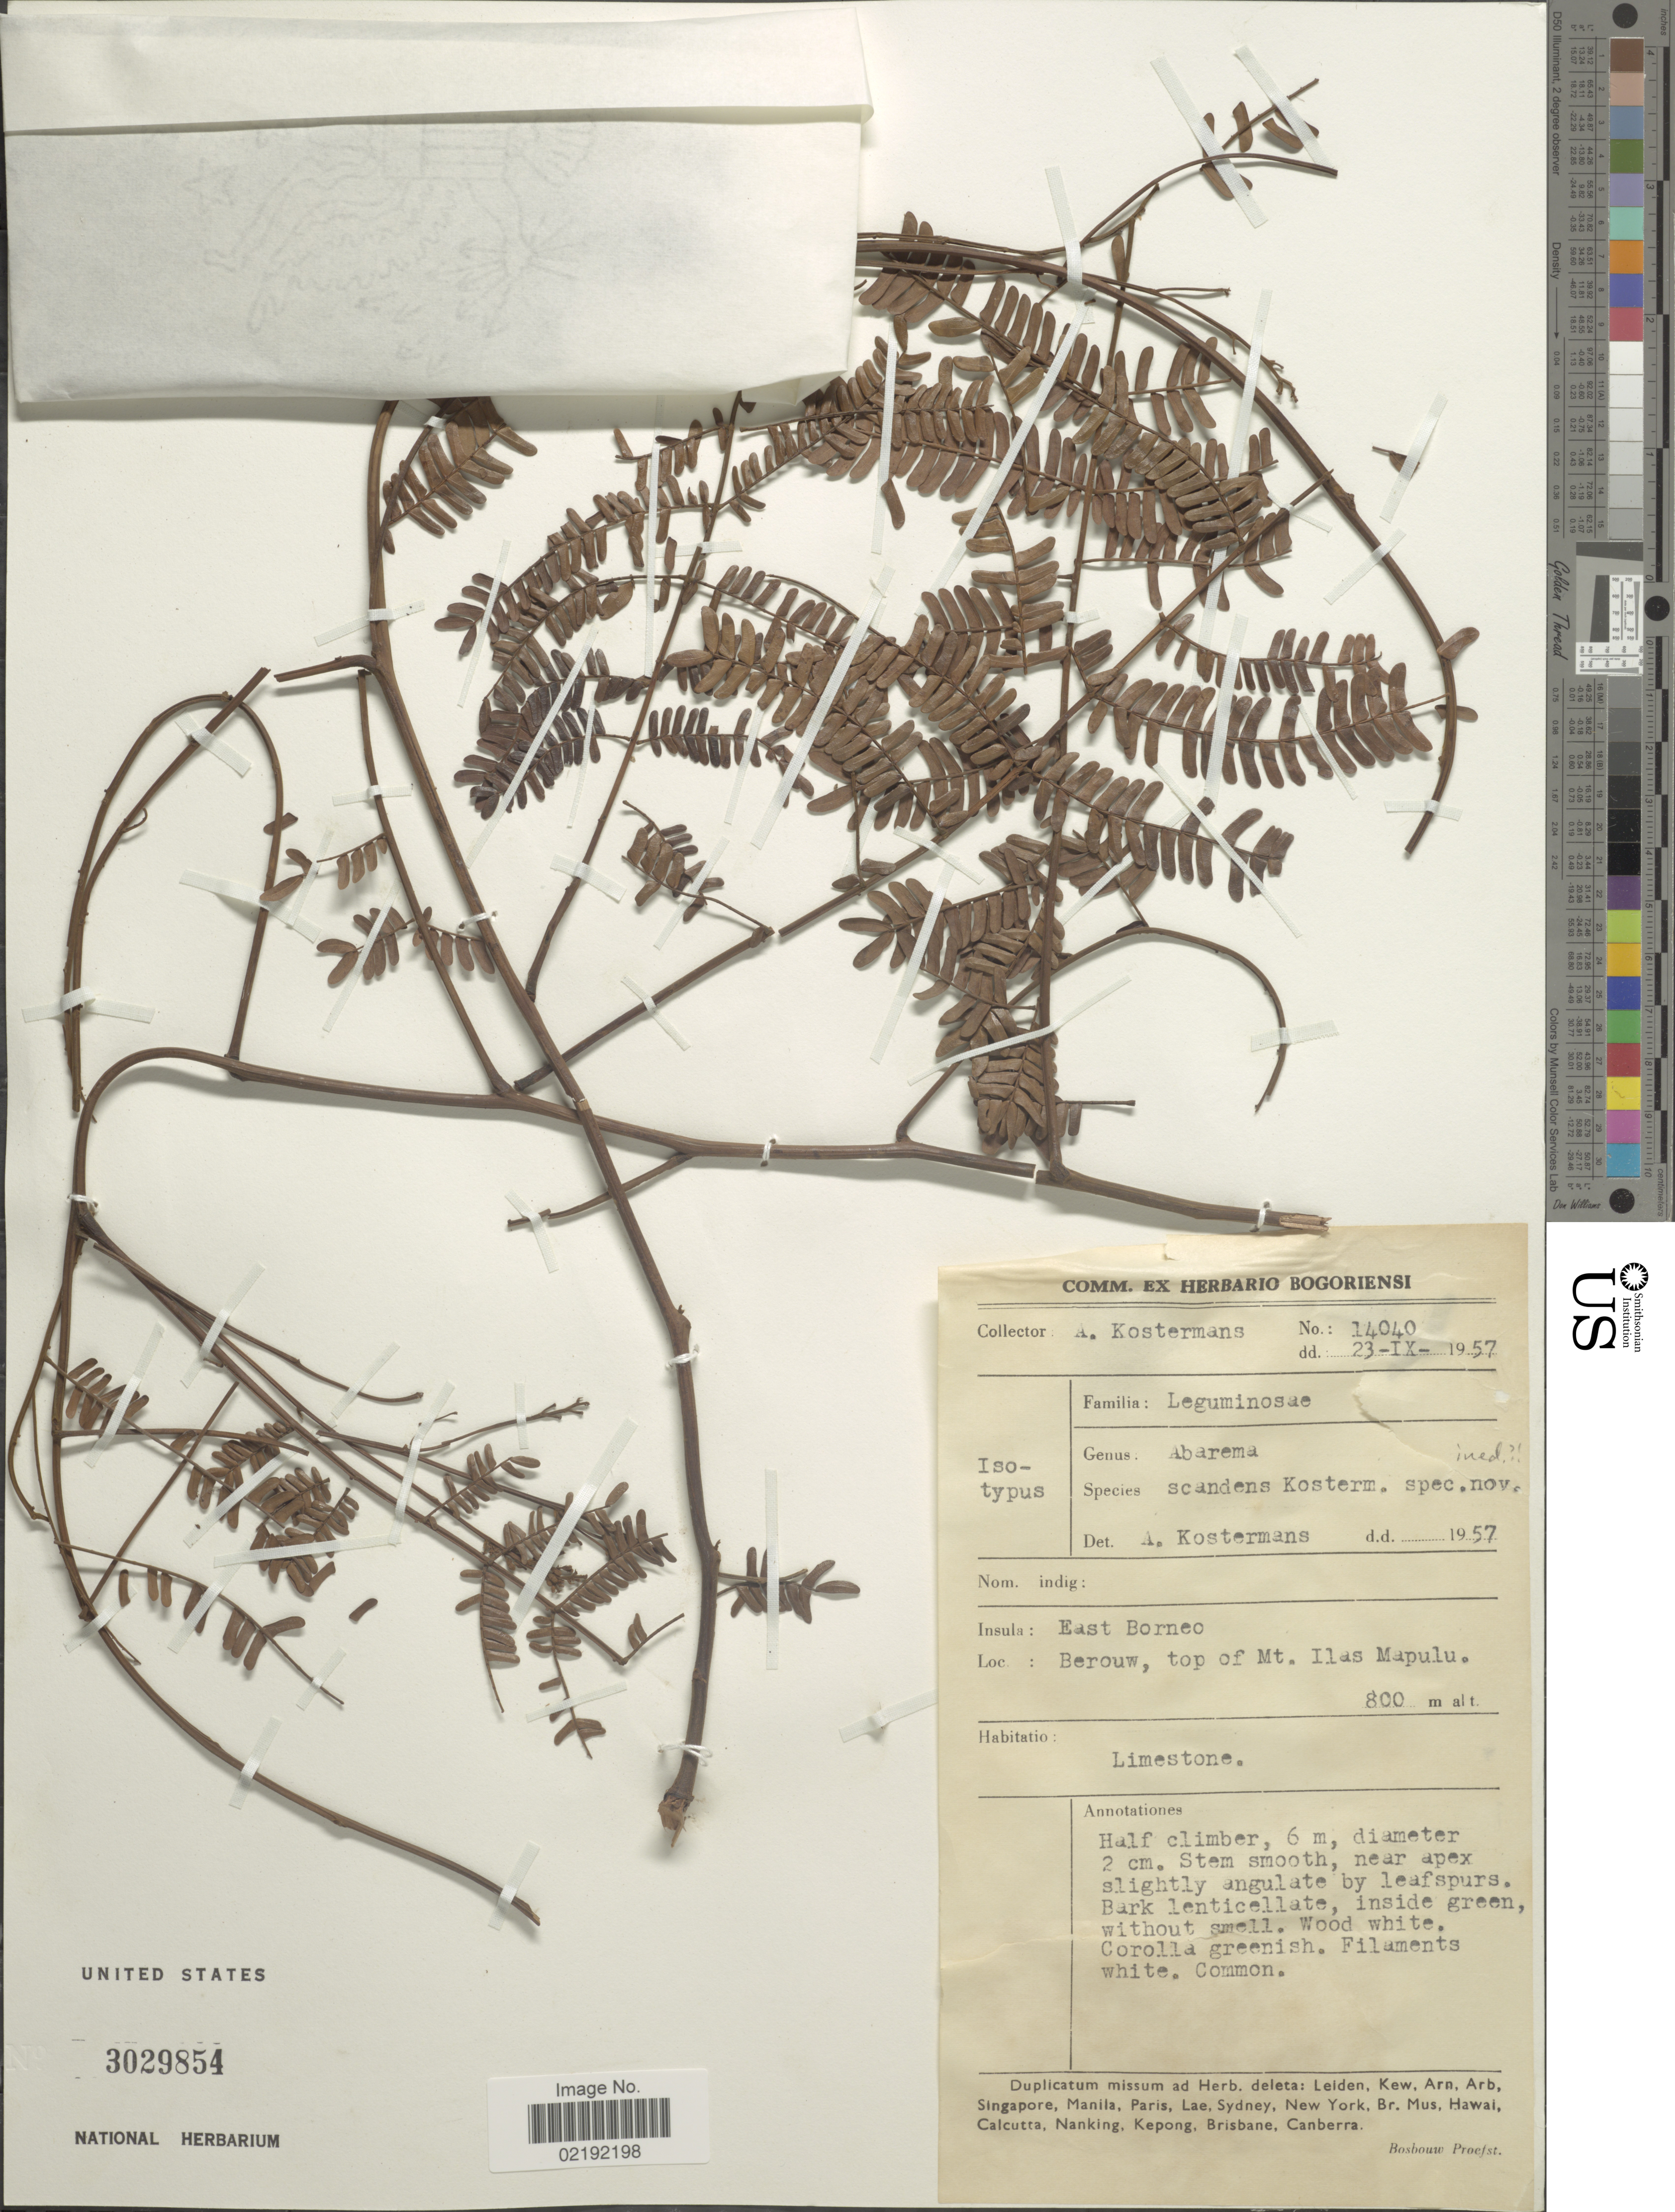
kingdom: Plantae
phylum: Tracheophyta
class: Magnoliopsida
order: Fabales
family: Fabaceae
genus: Pithecellobium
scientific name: Pithecellobium sp.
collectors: A. J. G. Kostermans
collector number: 14040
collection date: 1957-09-23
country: Indonesia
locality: East Borneo. Berouw, top of Mt. Ilas Mapulu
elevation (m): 800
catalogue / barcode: US 3029854